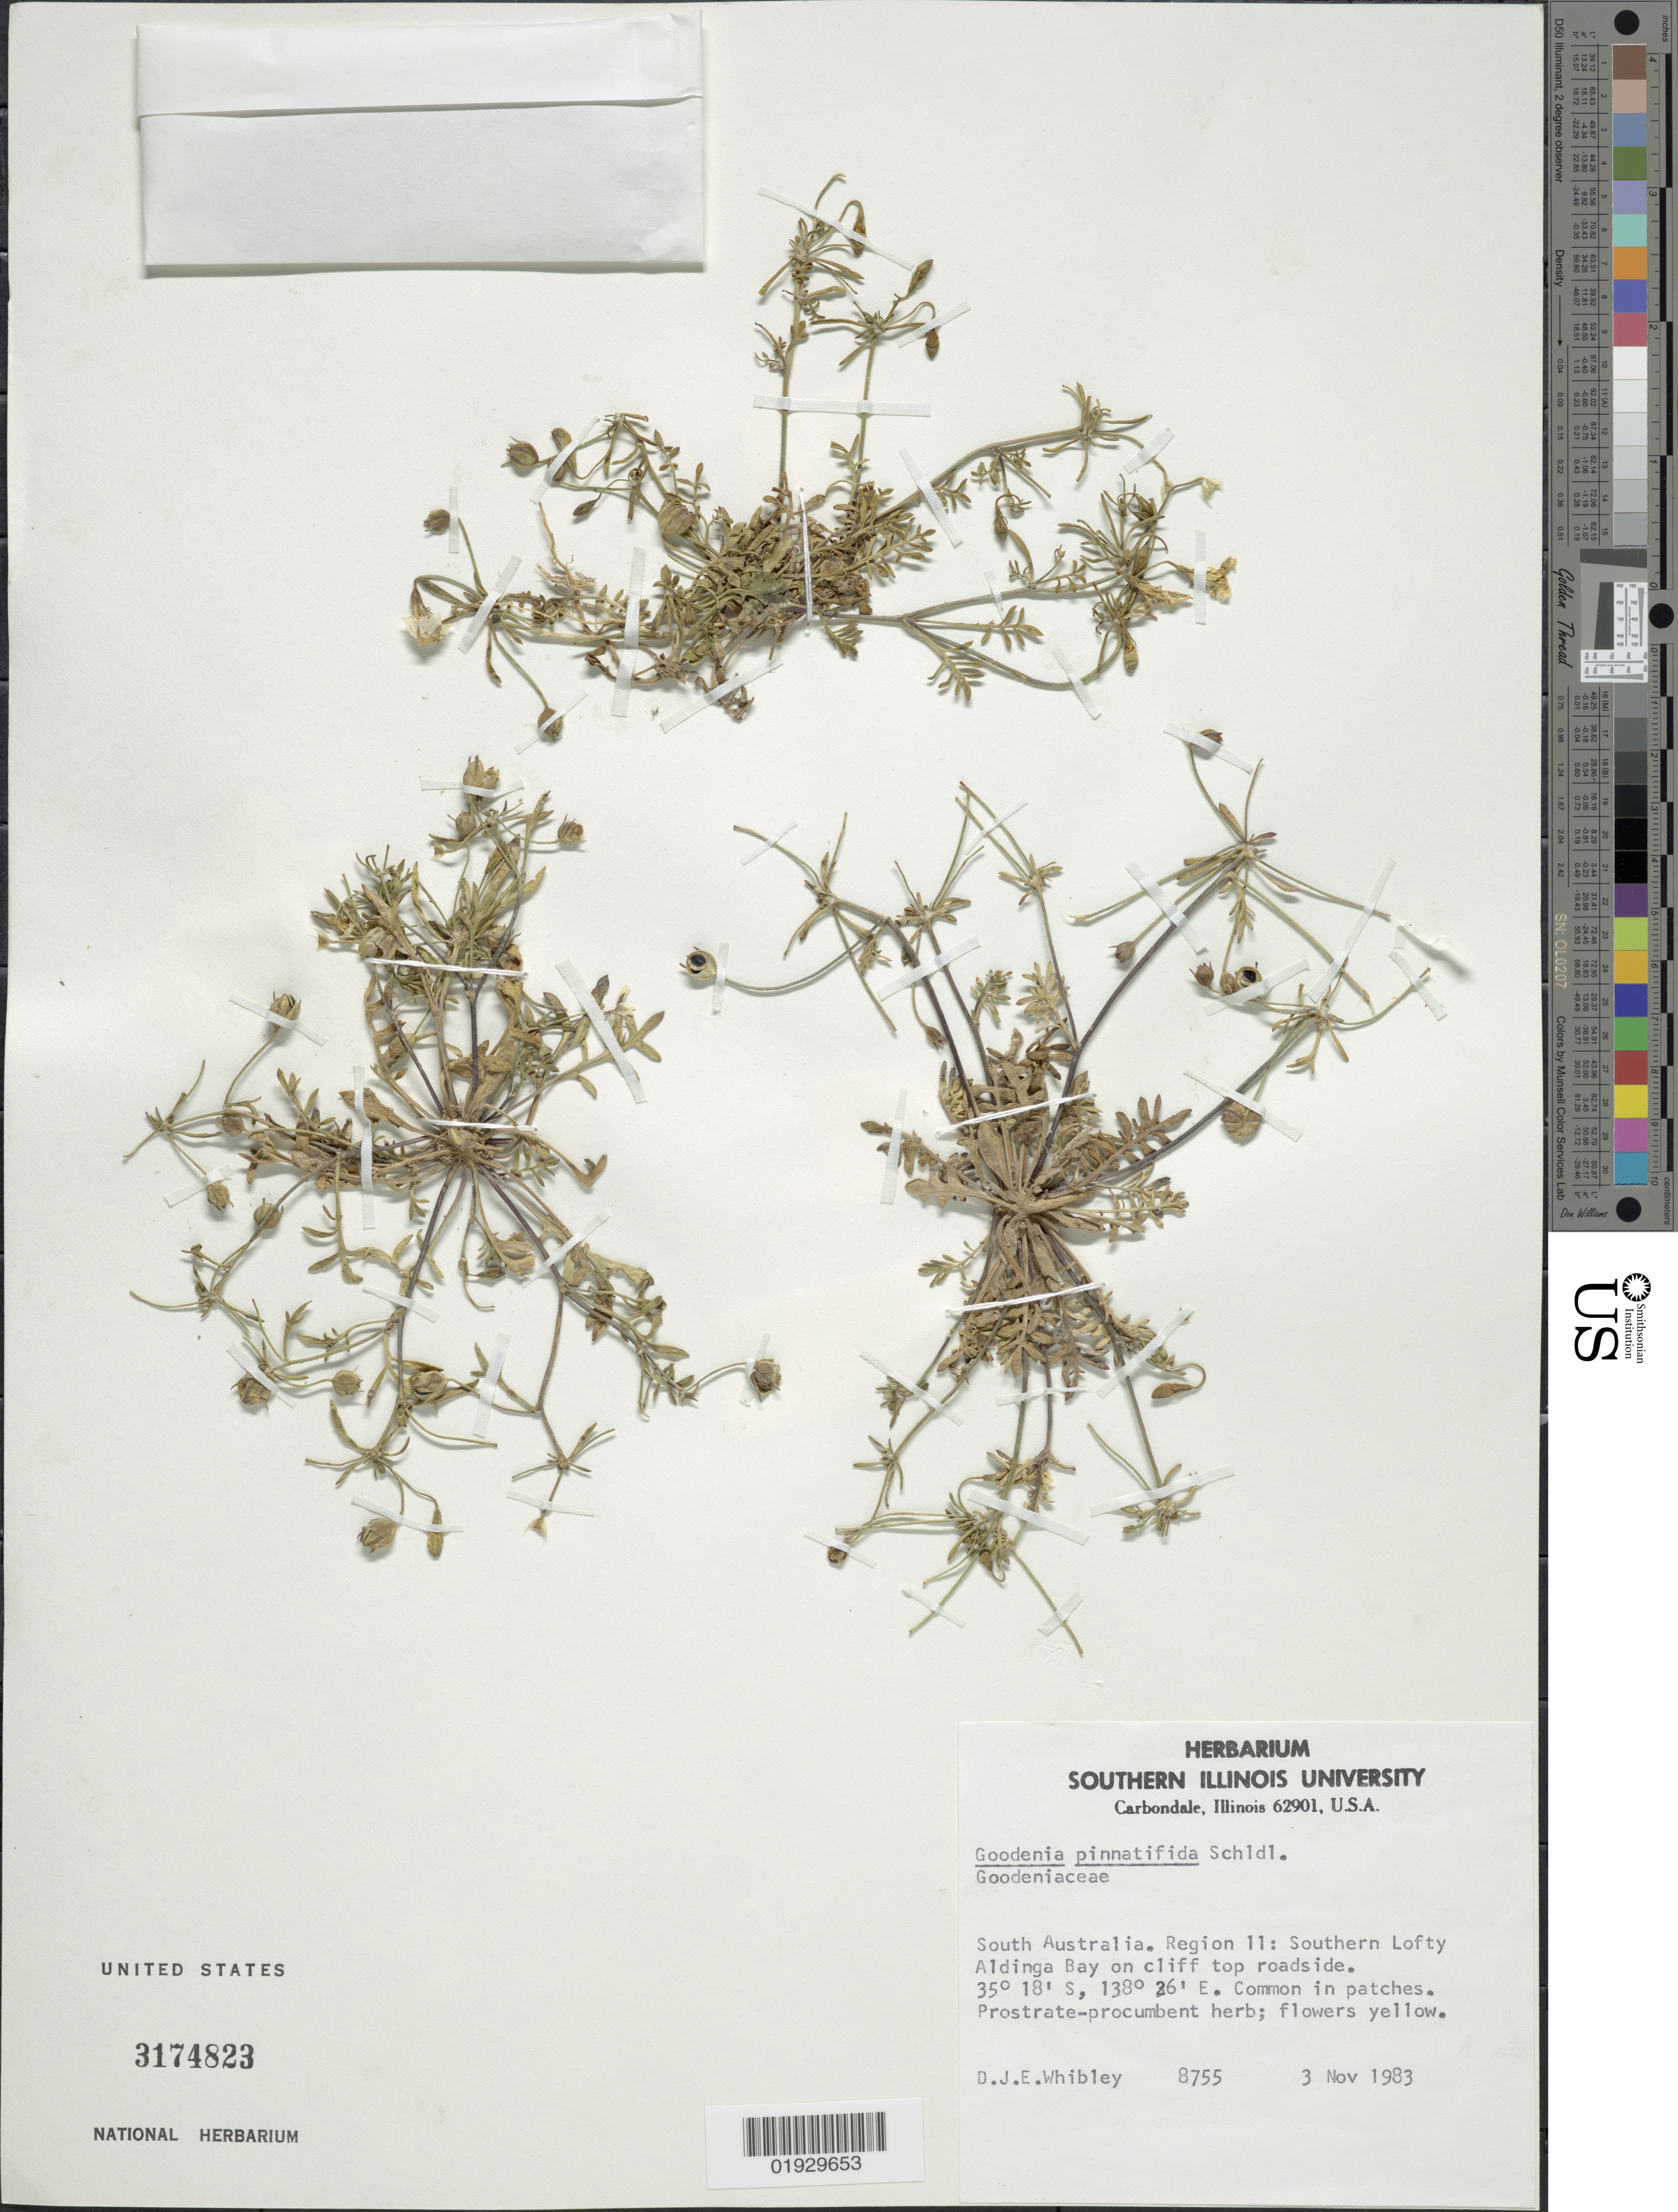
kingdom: Plantae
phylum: Tracheophyta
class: Magnoliopsida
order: Asterales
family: Goodeniaceae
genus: Goodenia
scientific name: Goodenia pinnatifida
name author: Schltdl.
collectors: D. Whibley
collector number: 8755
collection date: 1983-11-03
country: Australia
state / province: South Australia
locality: South Australia. Region 11: Southern Lofty Aldinga Bay on cliff top roadside.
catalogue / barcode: US 3174823